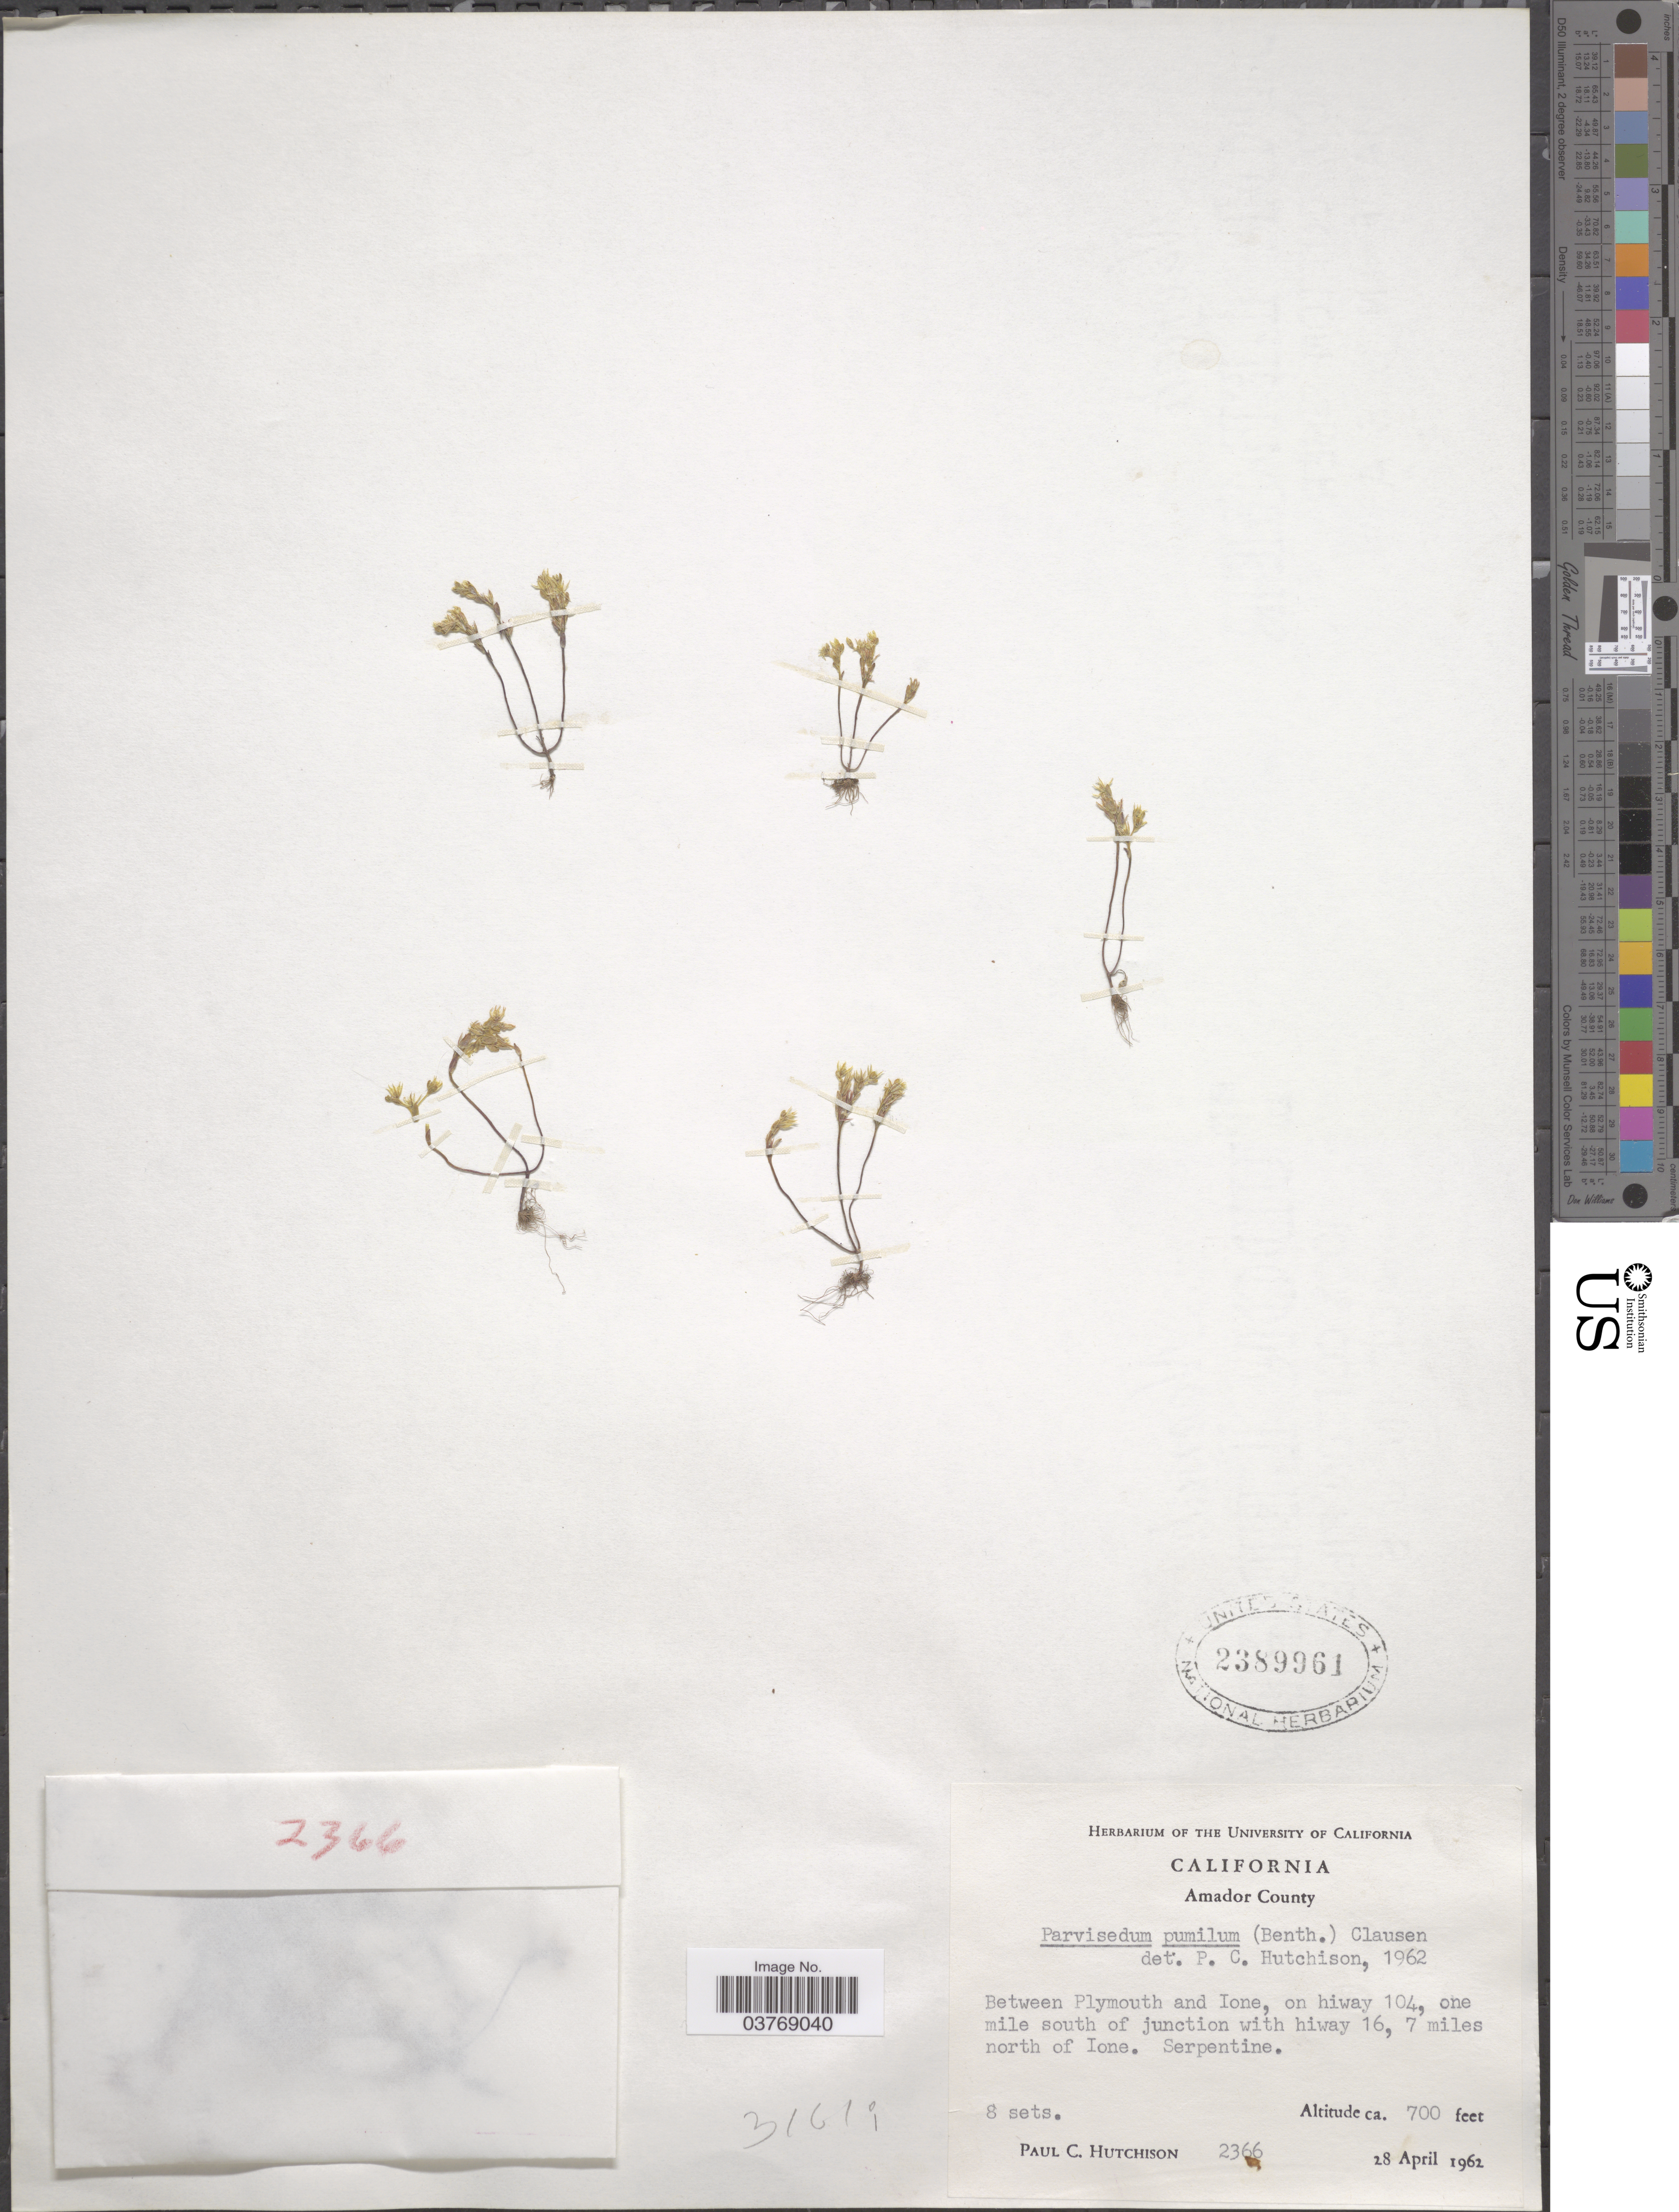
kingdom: Plantae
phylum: Tracheophyta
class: Magnoliopsida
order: Saxifragales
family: Crassulaceae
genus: Sedella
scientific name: Sedella pumila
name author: (Benth.) Britton & Rose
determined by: U.S. National Herbarium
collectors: P. C. Hutchison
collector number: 2366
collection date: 1962-04-28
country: United States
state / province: California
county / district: Amador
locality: Amador County. Between Plymouth and Ione, on hiway 104, one mile south of junction with hiway 16, 7 miles north of Ione.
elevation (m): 213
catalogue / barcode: US 2389961